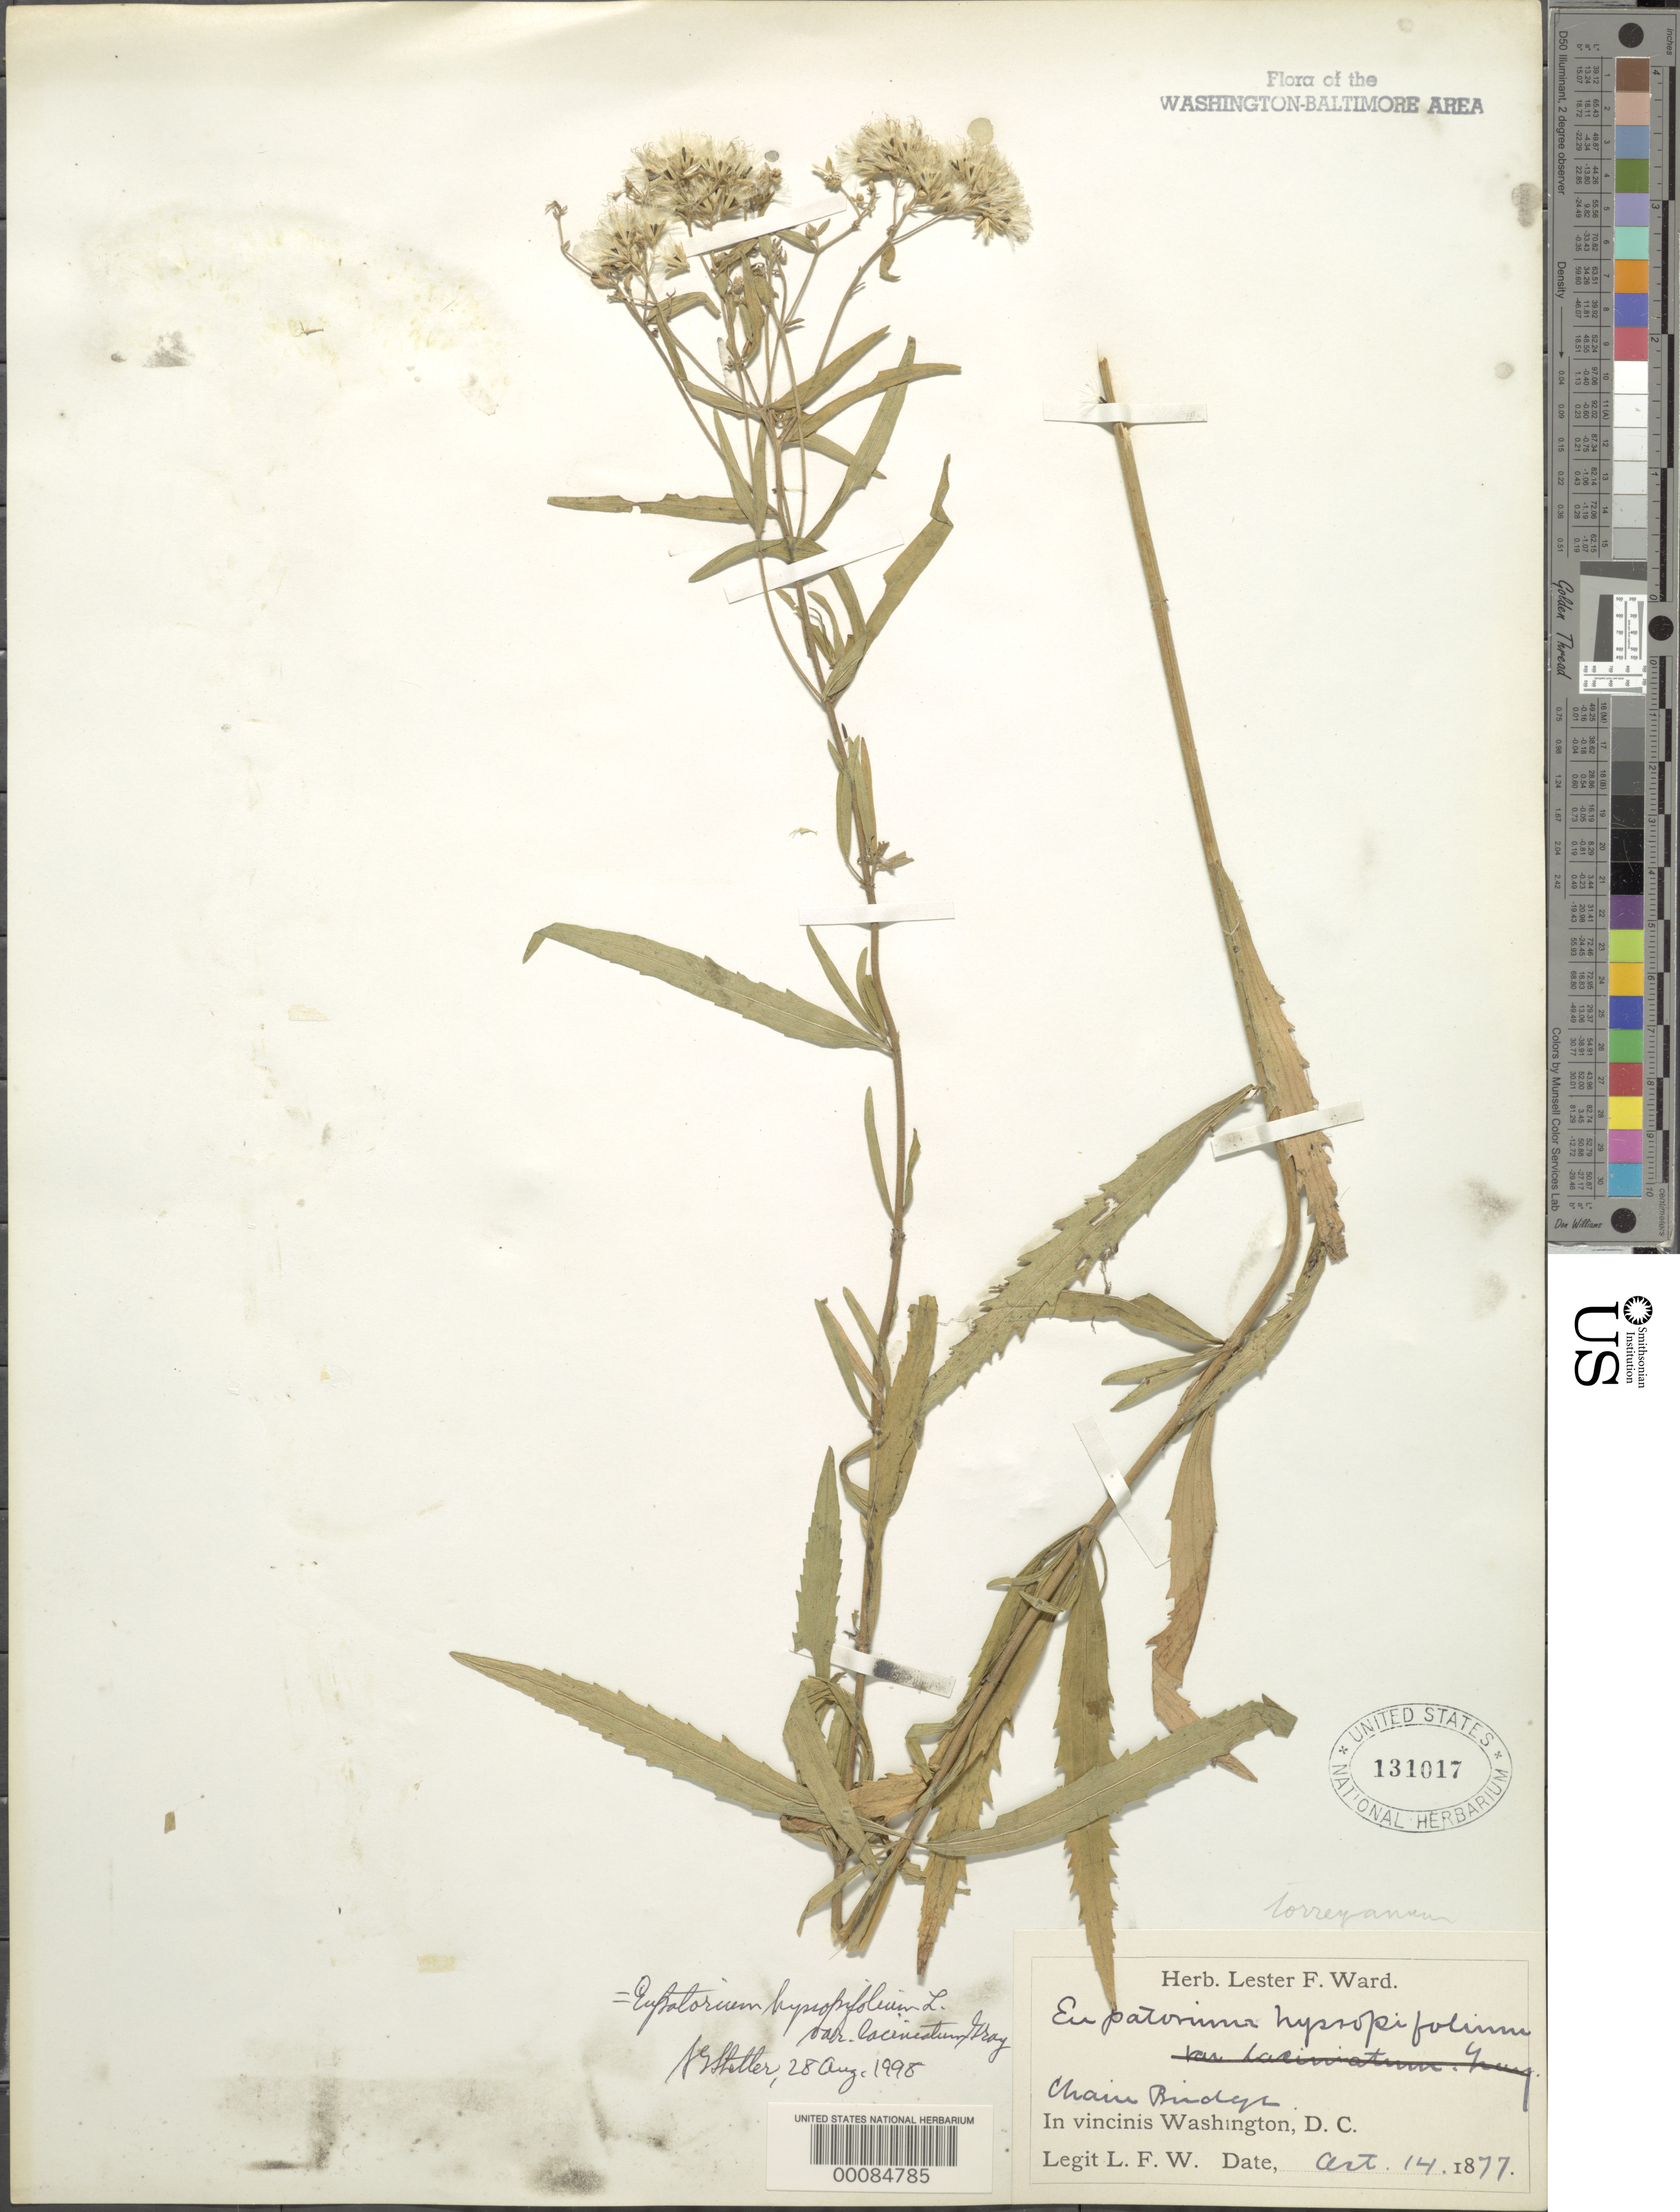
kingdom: Plantae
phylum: Tracheophyta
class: Magnoliopsida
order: Asterales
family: Asteraceae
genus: Eupatorium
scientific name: Eupatorium hyssopifolium var. laciniatum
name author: A. Gray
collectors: L. F. Ward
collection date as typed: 14 Oct 1877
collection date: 1877-10-14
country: United States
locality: Chain Bridge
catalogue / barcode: US 131017